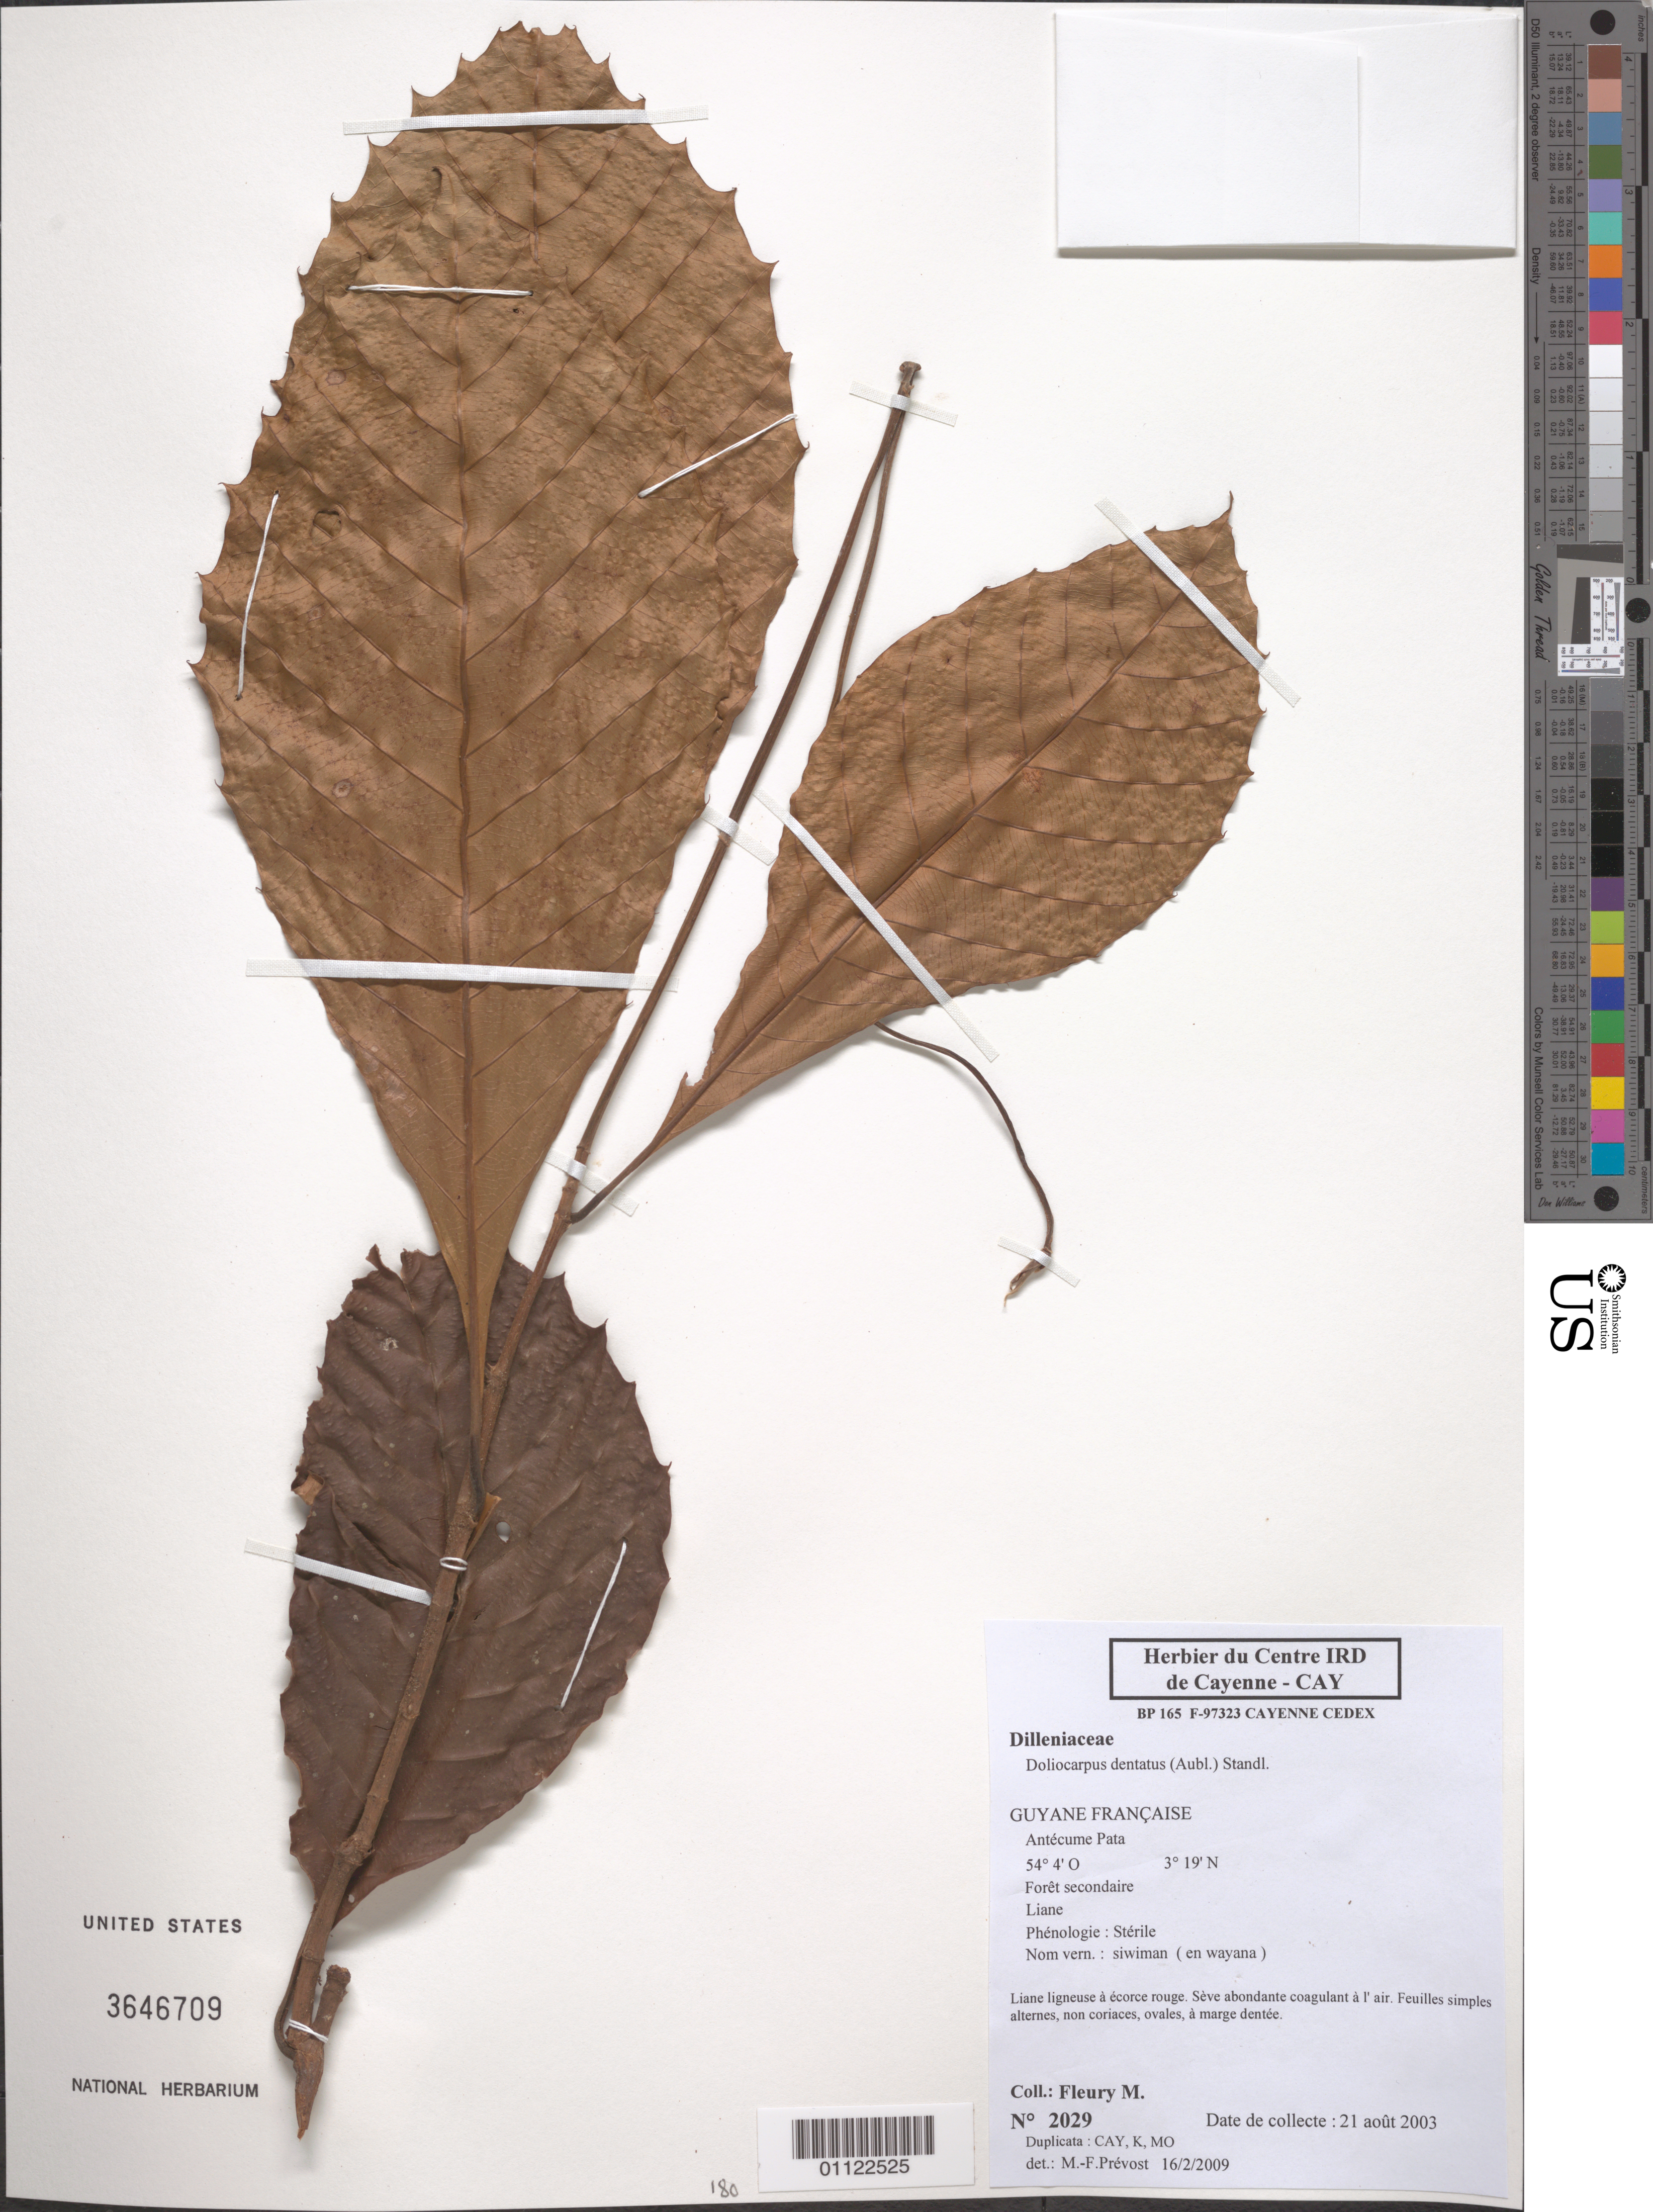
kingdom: Plantae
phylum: Tracheophyta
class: Magnoliopsida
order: Dilleniales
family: Dilleniaceae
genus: Doliocarpus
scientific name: Doliocarpus dentatus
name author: (Aubl.) Standl.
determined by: Prévost, M.-F.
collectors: M. Fleury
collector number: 2029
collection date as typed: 21-Aug-03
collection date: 2003-08-21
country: French Guiana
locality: Antécume Pata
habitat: Foret secondaire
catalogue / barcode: US 3646709